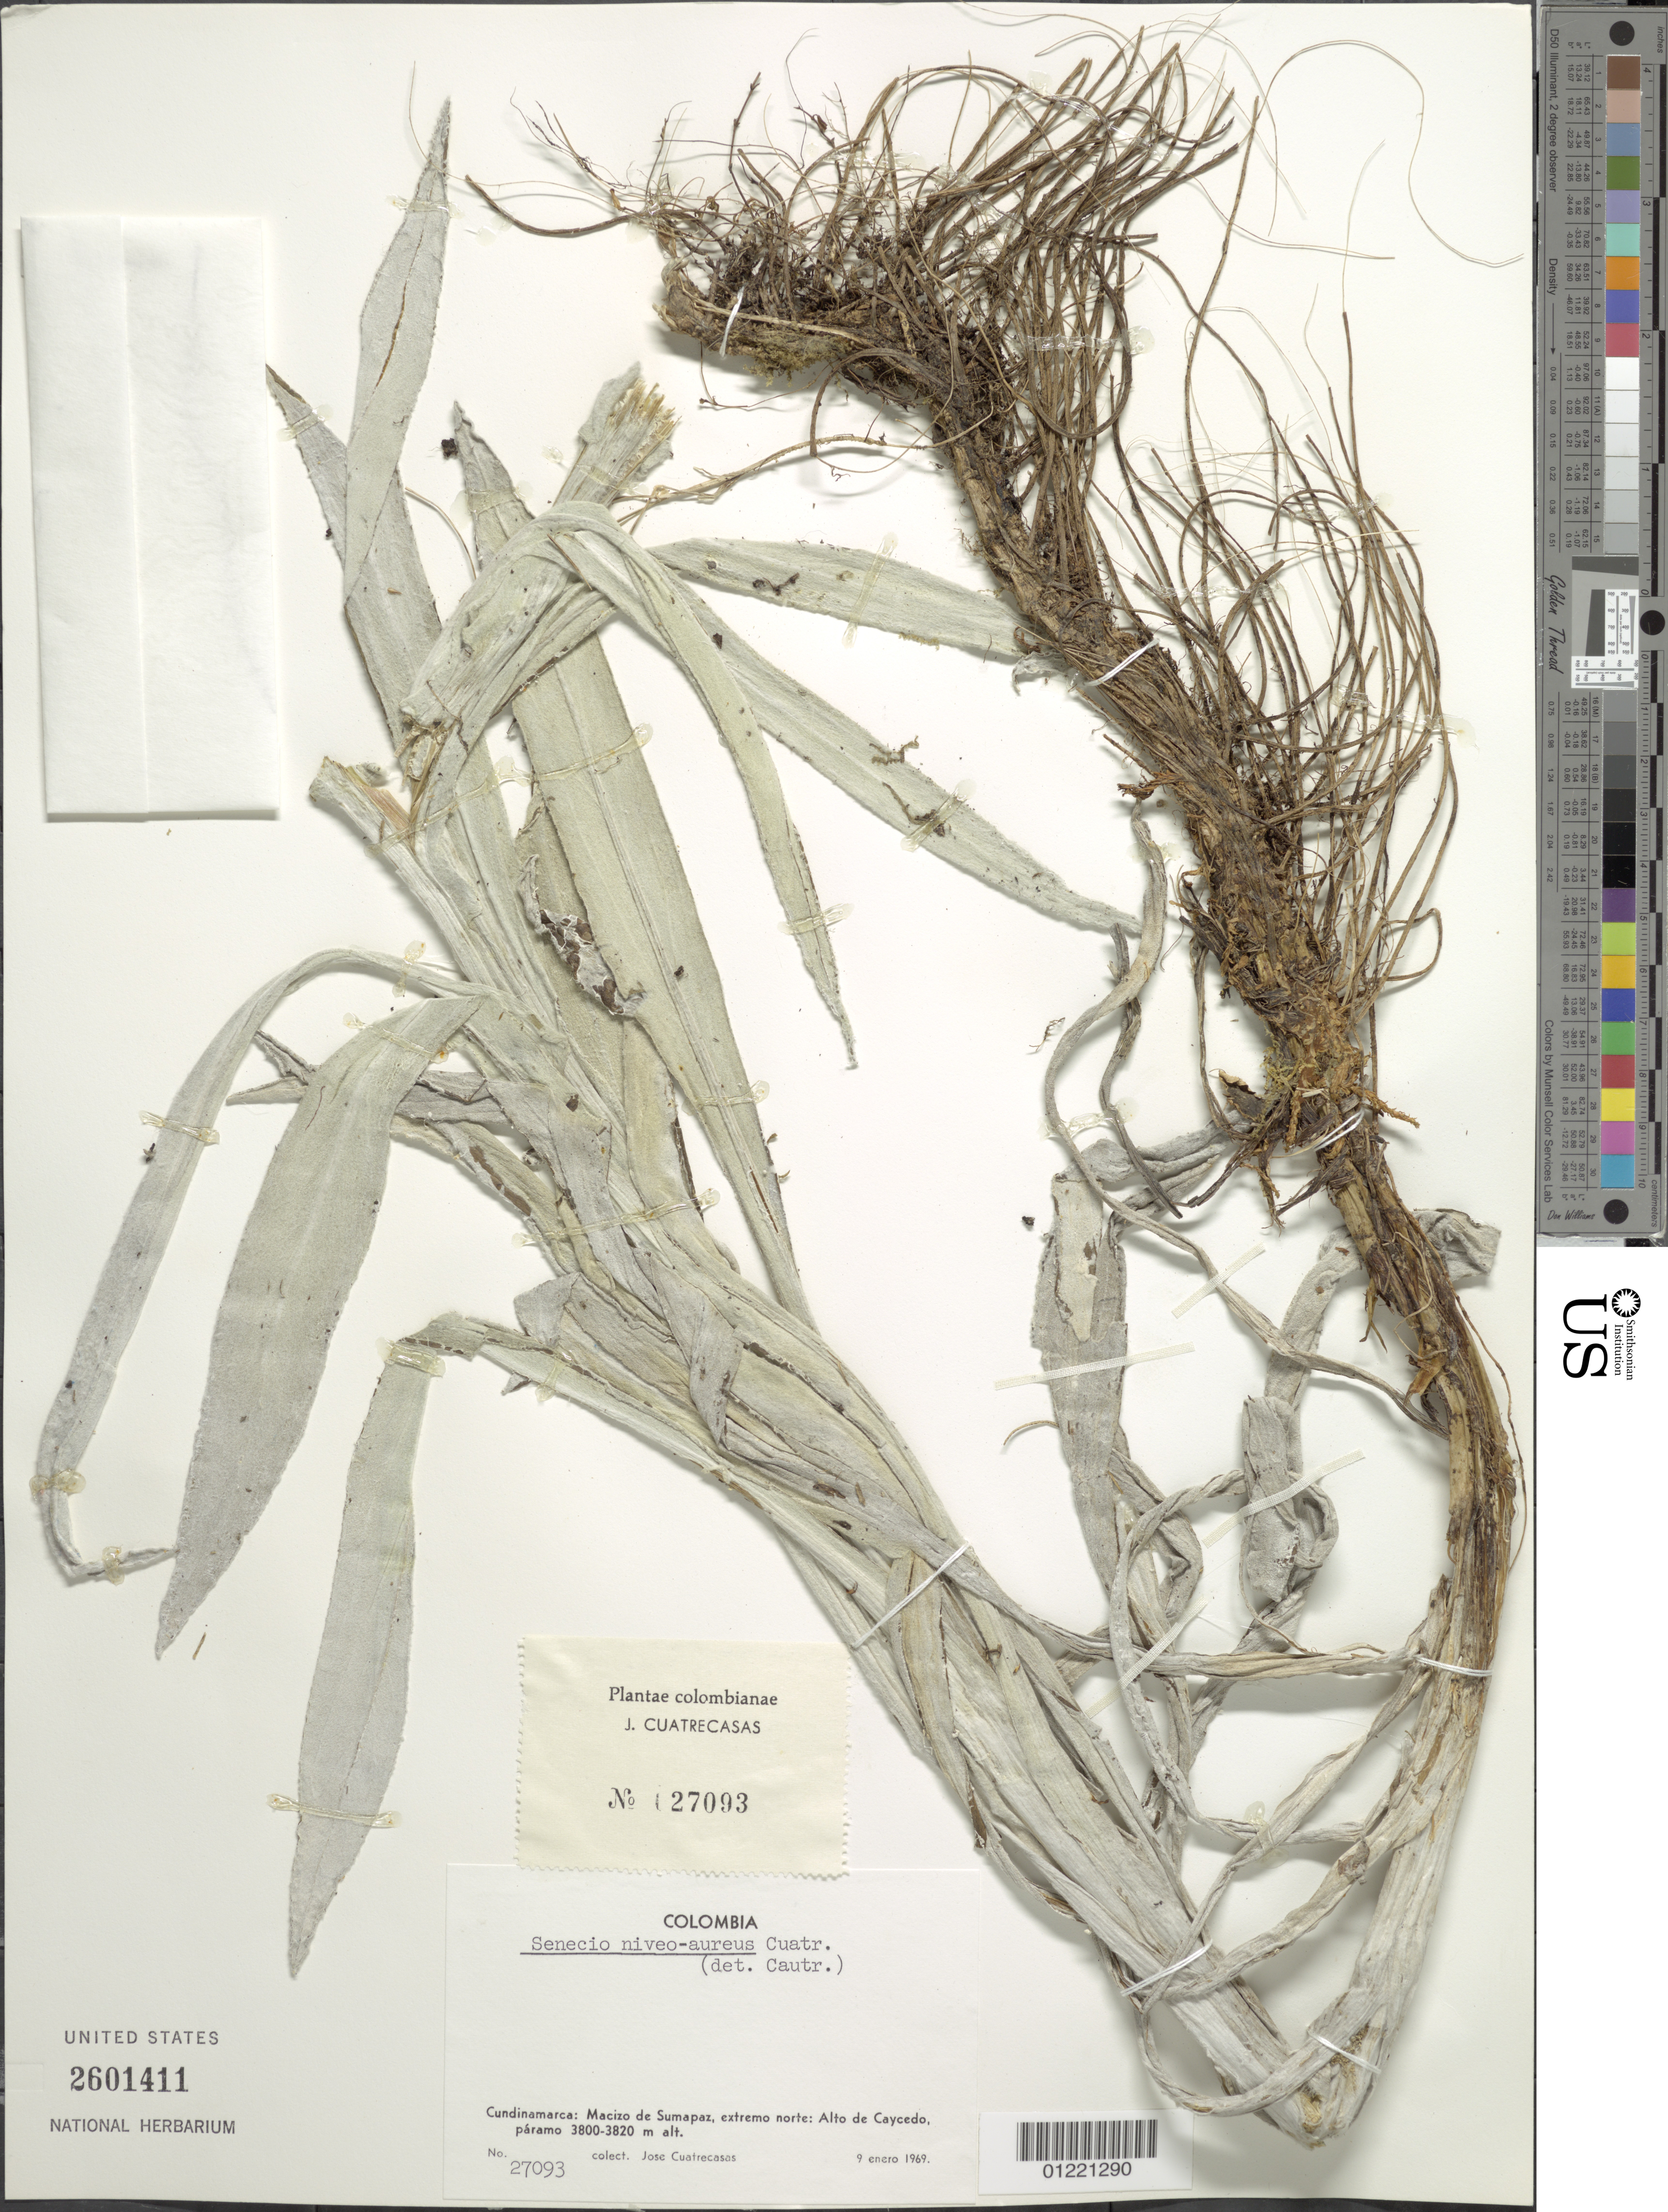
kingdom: Plantae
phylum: Tracheophyta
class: Magnoliopsida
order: Asterales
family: Asteraceae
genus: Senecio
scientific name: Senecio niveo-aureus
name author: Cuatrec.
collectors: J. Cuatrecasas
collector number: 27093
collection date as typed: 09 Jan 1969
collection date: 1969-01-09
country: Colombia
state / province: Cundinamarca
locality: Macizo de Sumapaz, extremo norte; Alto de Caycedo.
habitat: paramo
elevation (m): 3800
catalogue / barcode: US 2601411